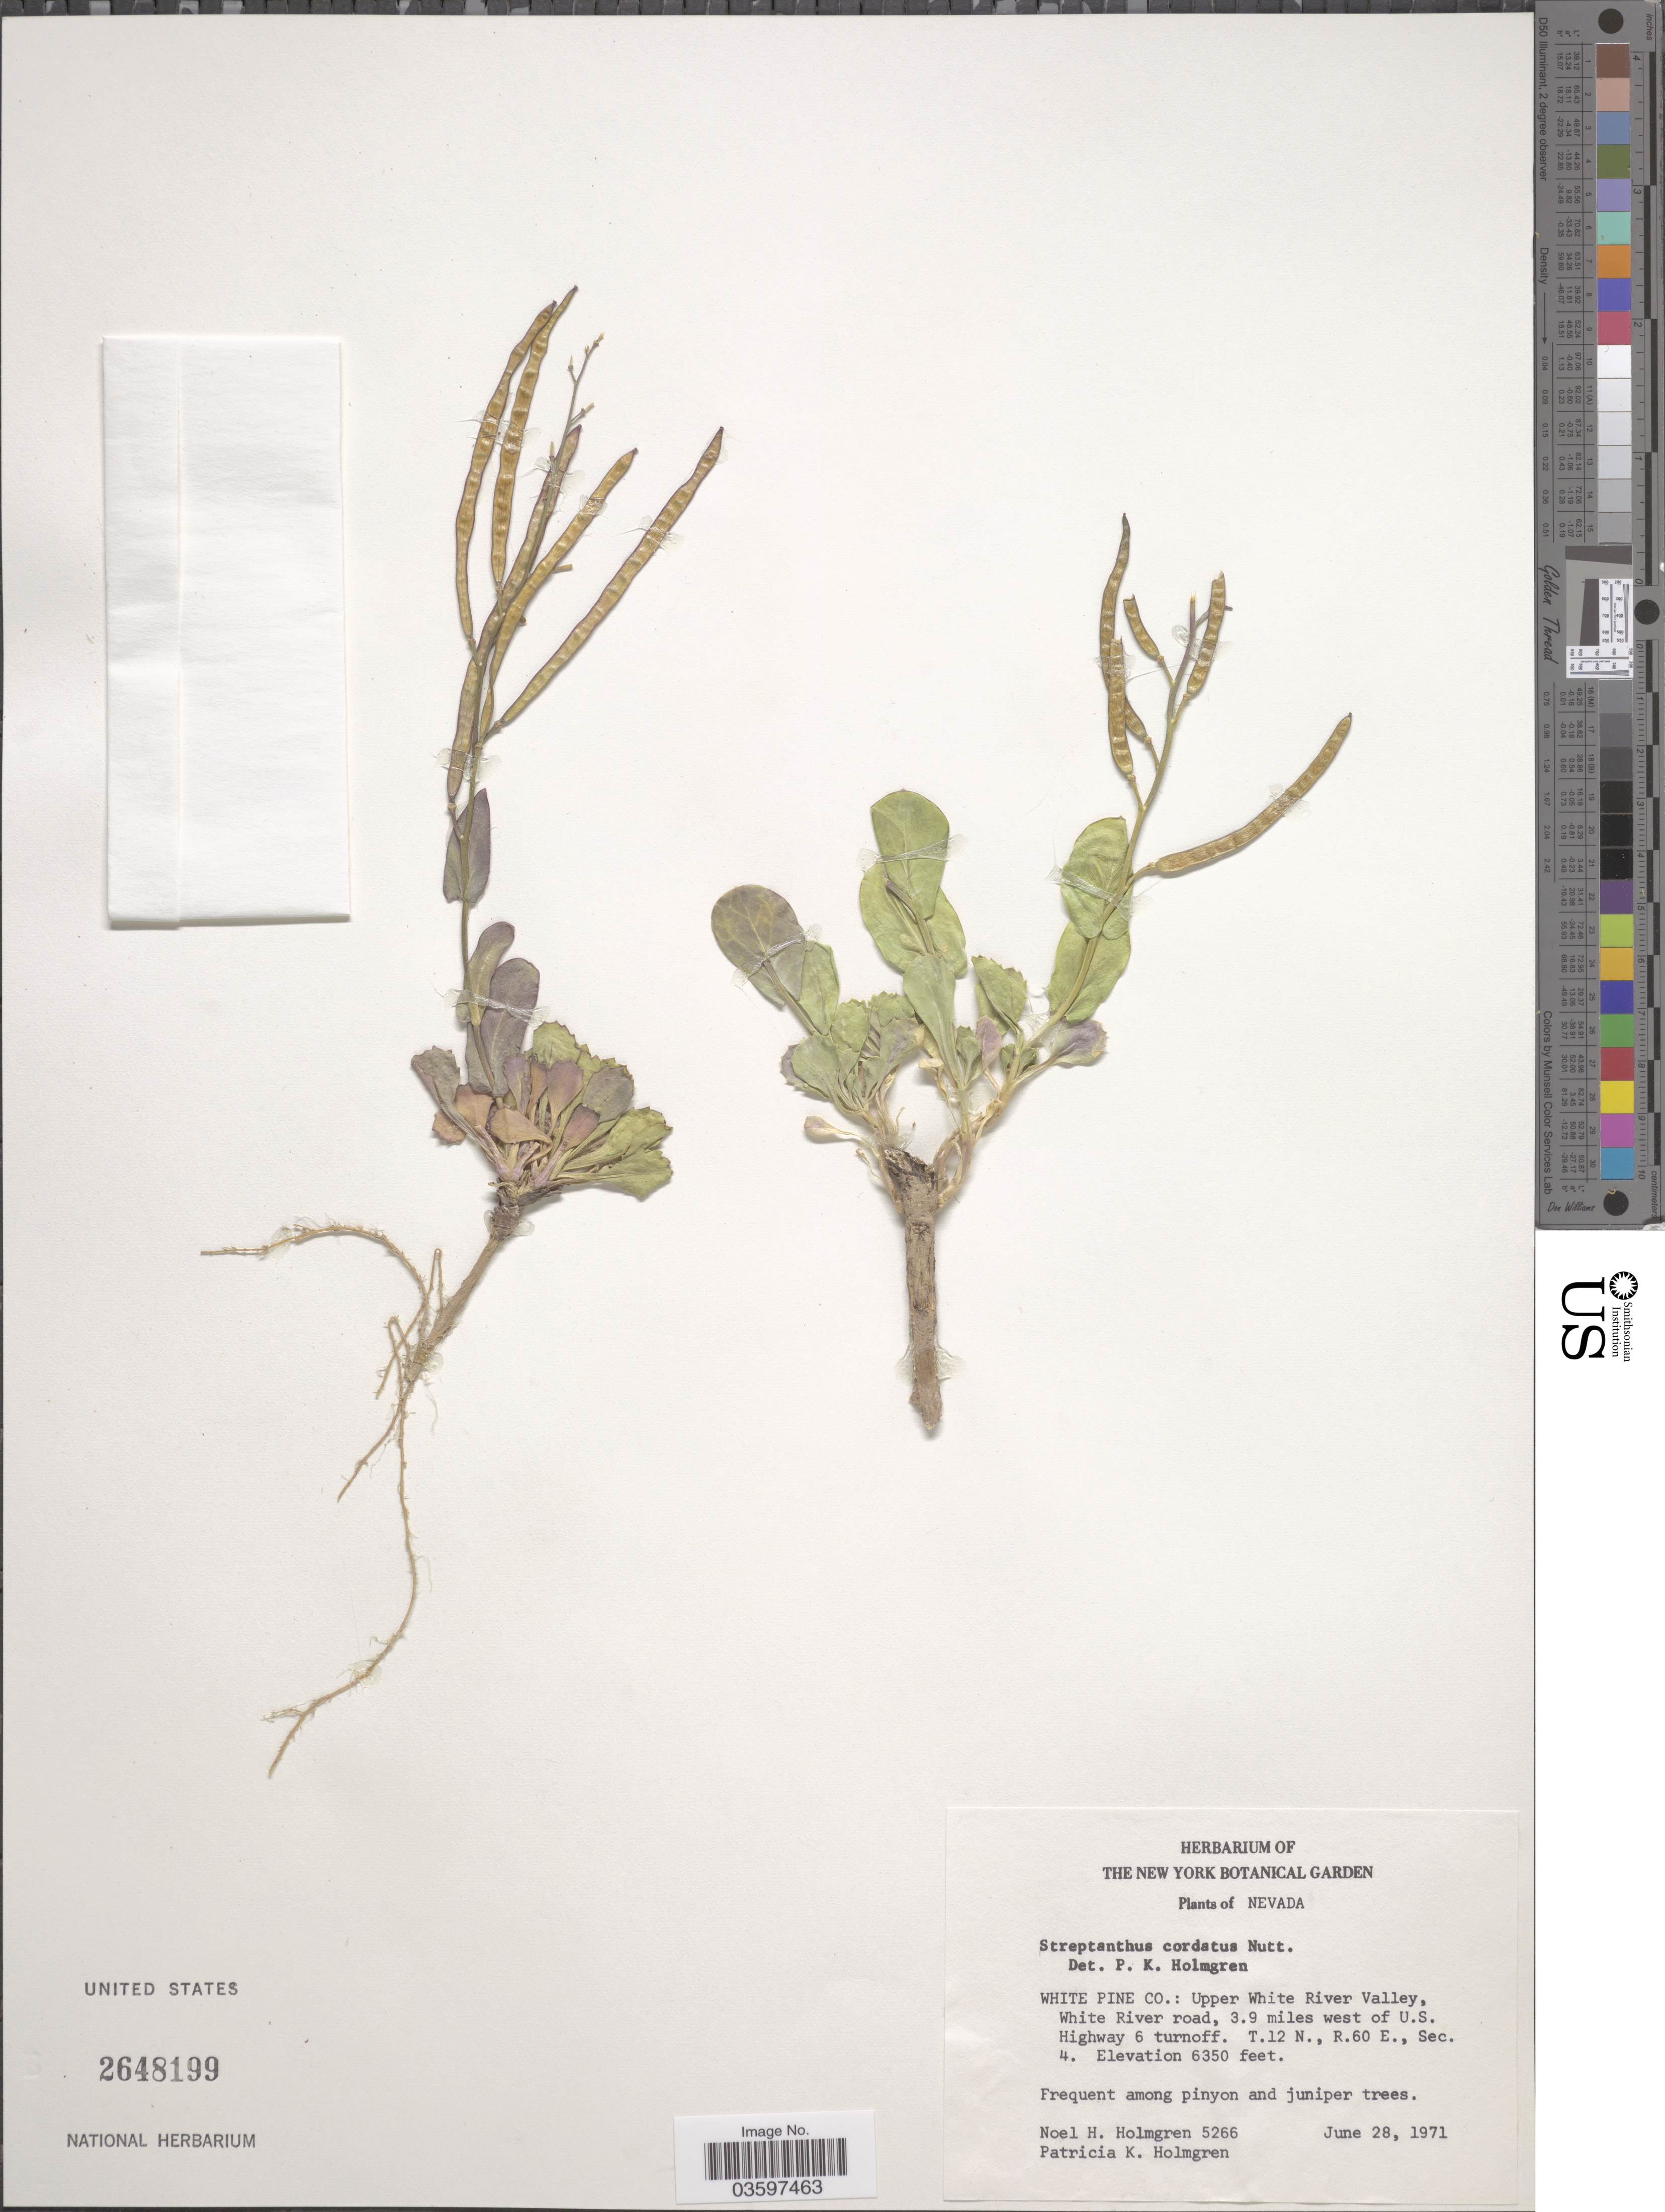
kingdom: Plantae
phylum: Tracheophyta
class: Magnoliopsida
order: Brassicales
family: Brassicaceae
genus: Streptanthus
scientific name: Streptanthus cordatus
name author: Nutt. ex Torr. & A. Gray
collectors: N. H. Holmgren & P. K. Holmgren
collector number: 5266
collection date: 1971-06-28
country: United States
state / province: Nevada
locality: White Pine Co.: Upper White River Valley, White River road, 3.9 miles west of U.S. Highway 6 turnoff. T. 12 N., R. 60 E., Sec. 4.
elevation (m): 1935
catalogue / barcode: US 2648199